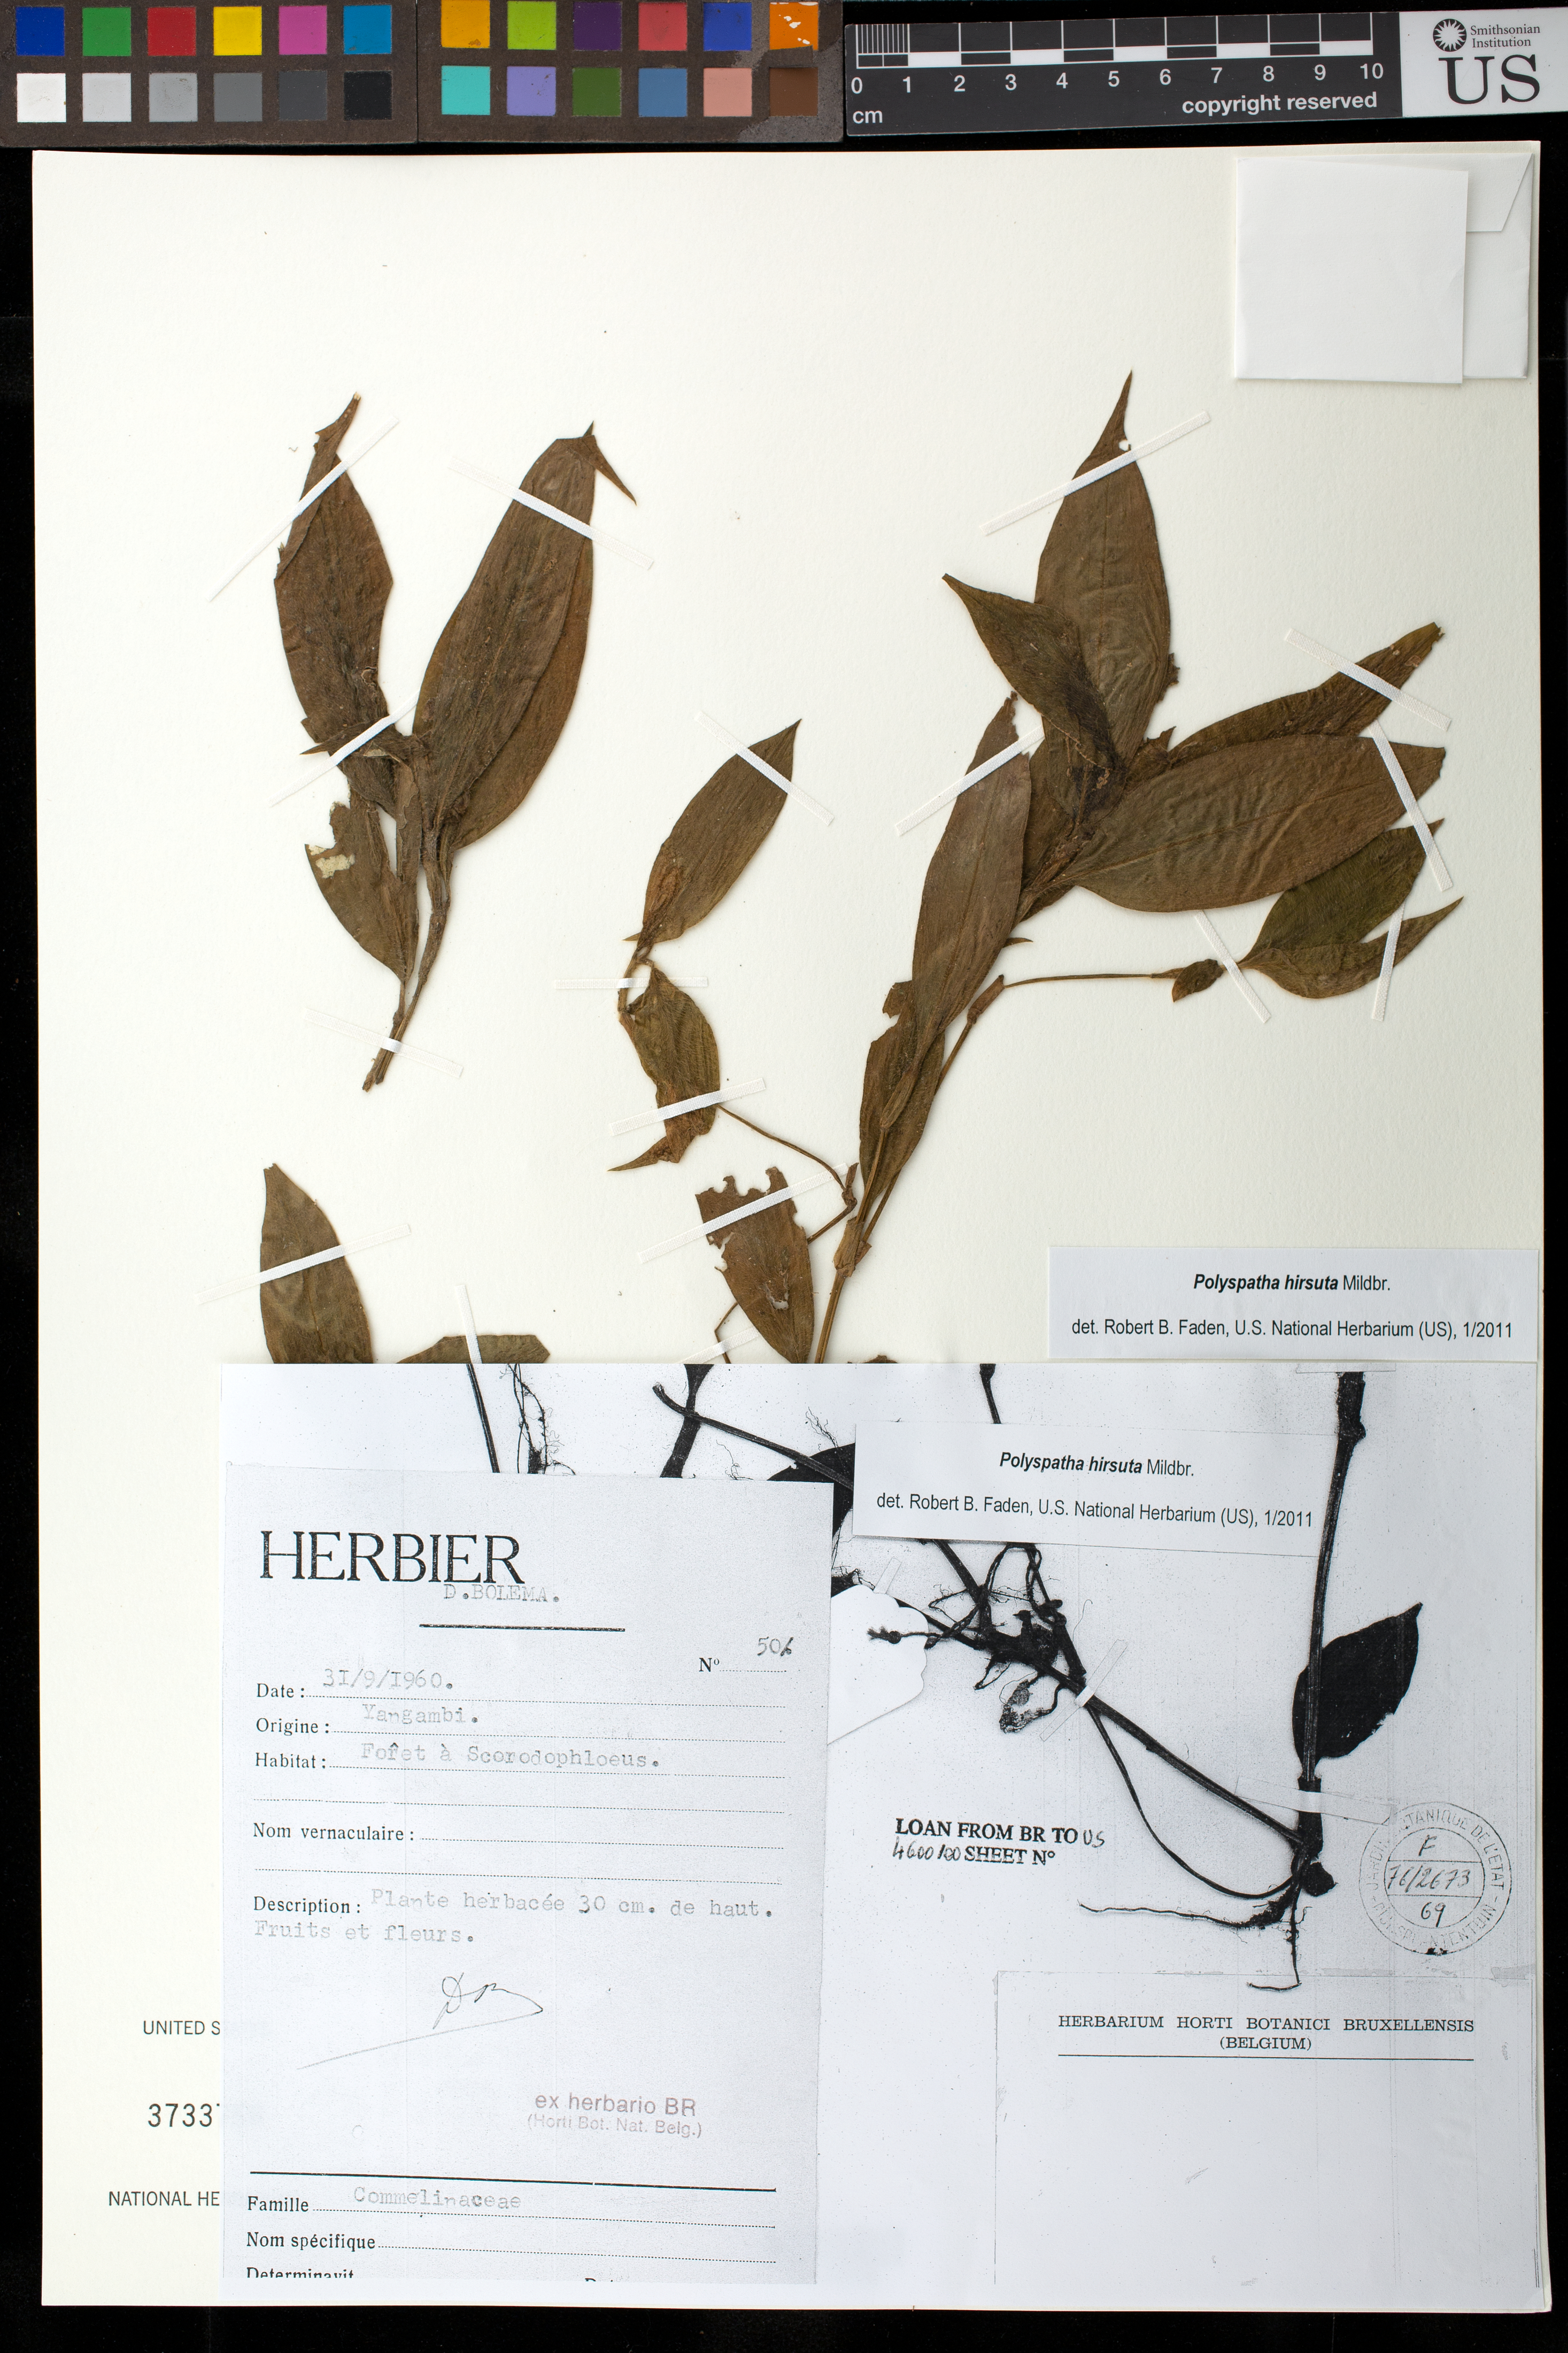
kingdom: Plantae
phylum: Tracheophyta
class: Liliopsida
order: Commelinales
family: Commelinaceae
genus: Polyspatha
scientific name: Polyspatha hirsuta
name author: Mildbr.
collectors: D. Bolema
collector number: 506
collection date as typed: The collection date on the label is 31/9/1960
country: Congo, Democratic Republic of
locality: Yangambi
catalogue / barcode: US 3733756